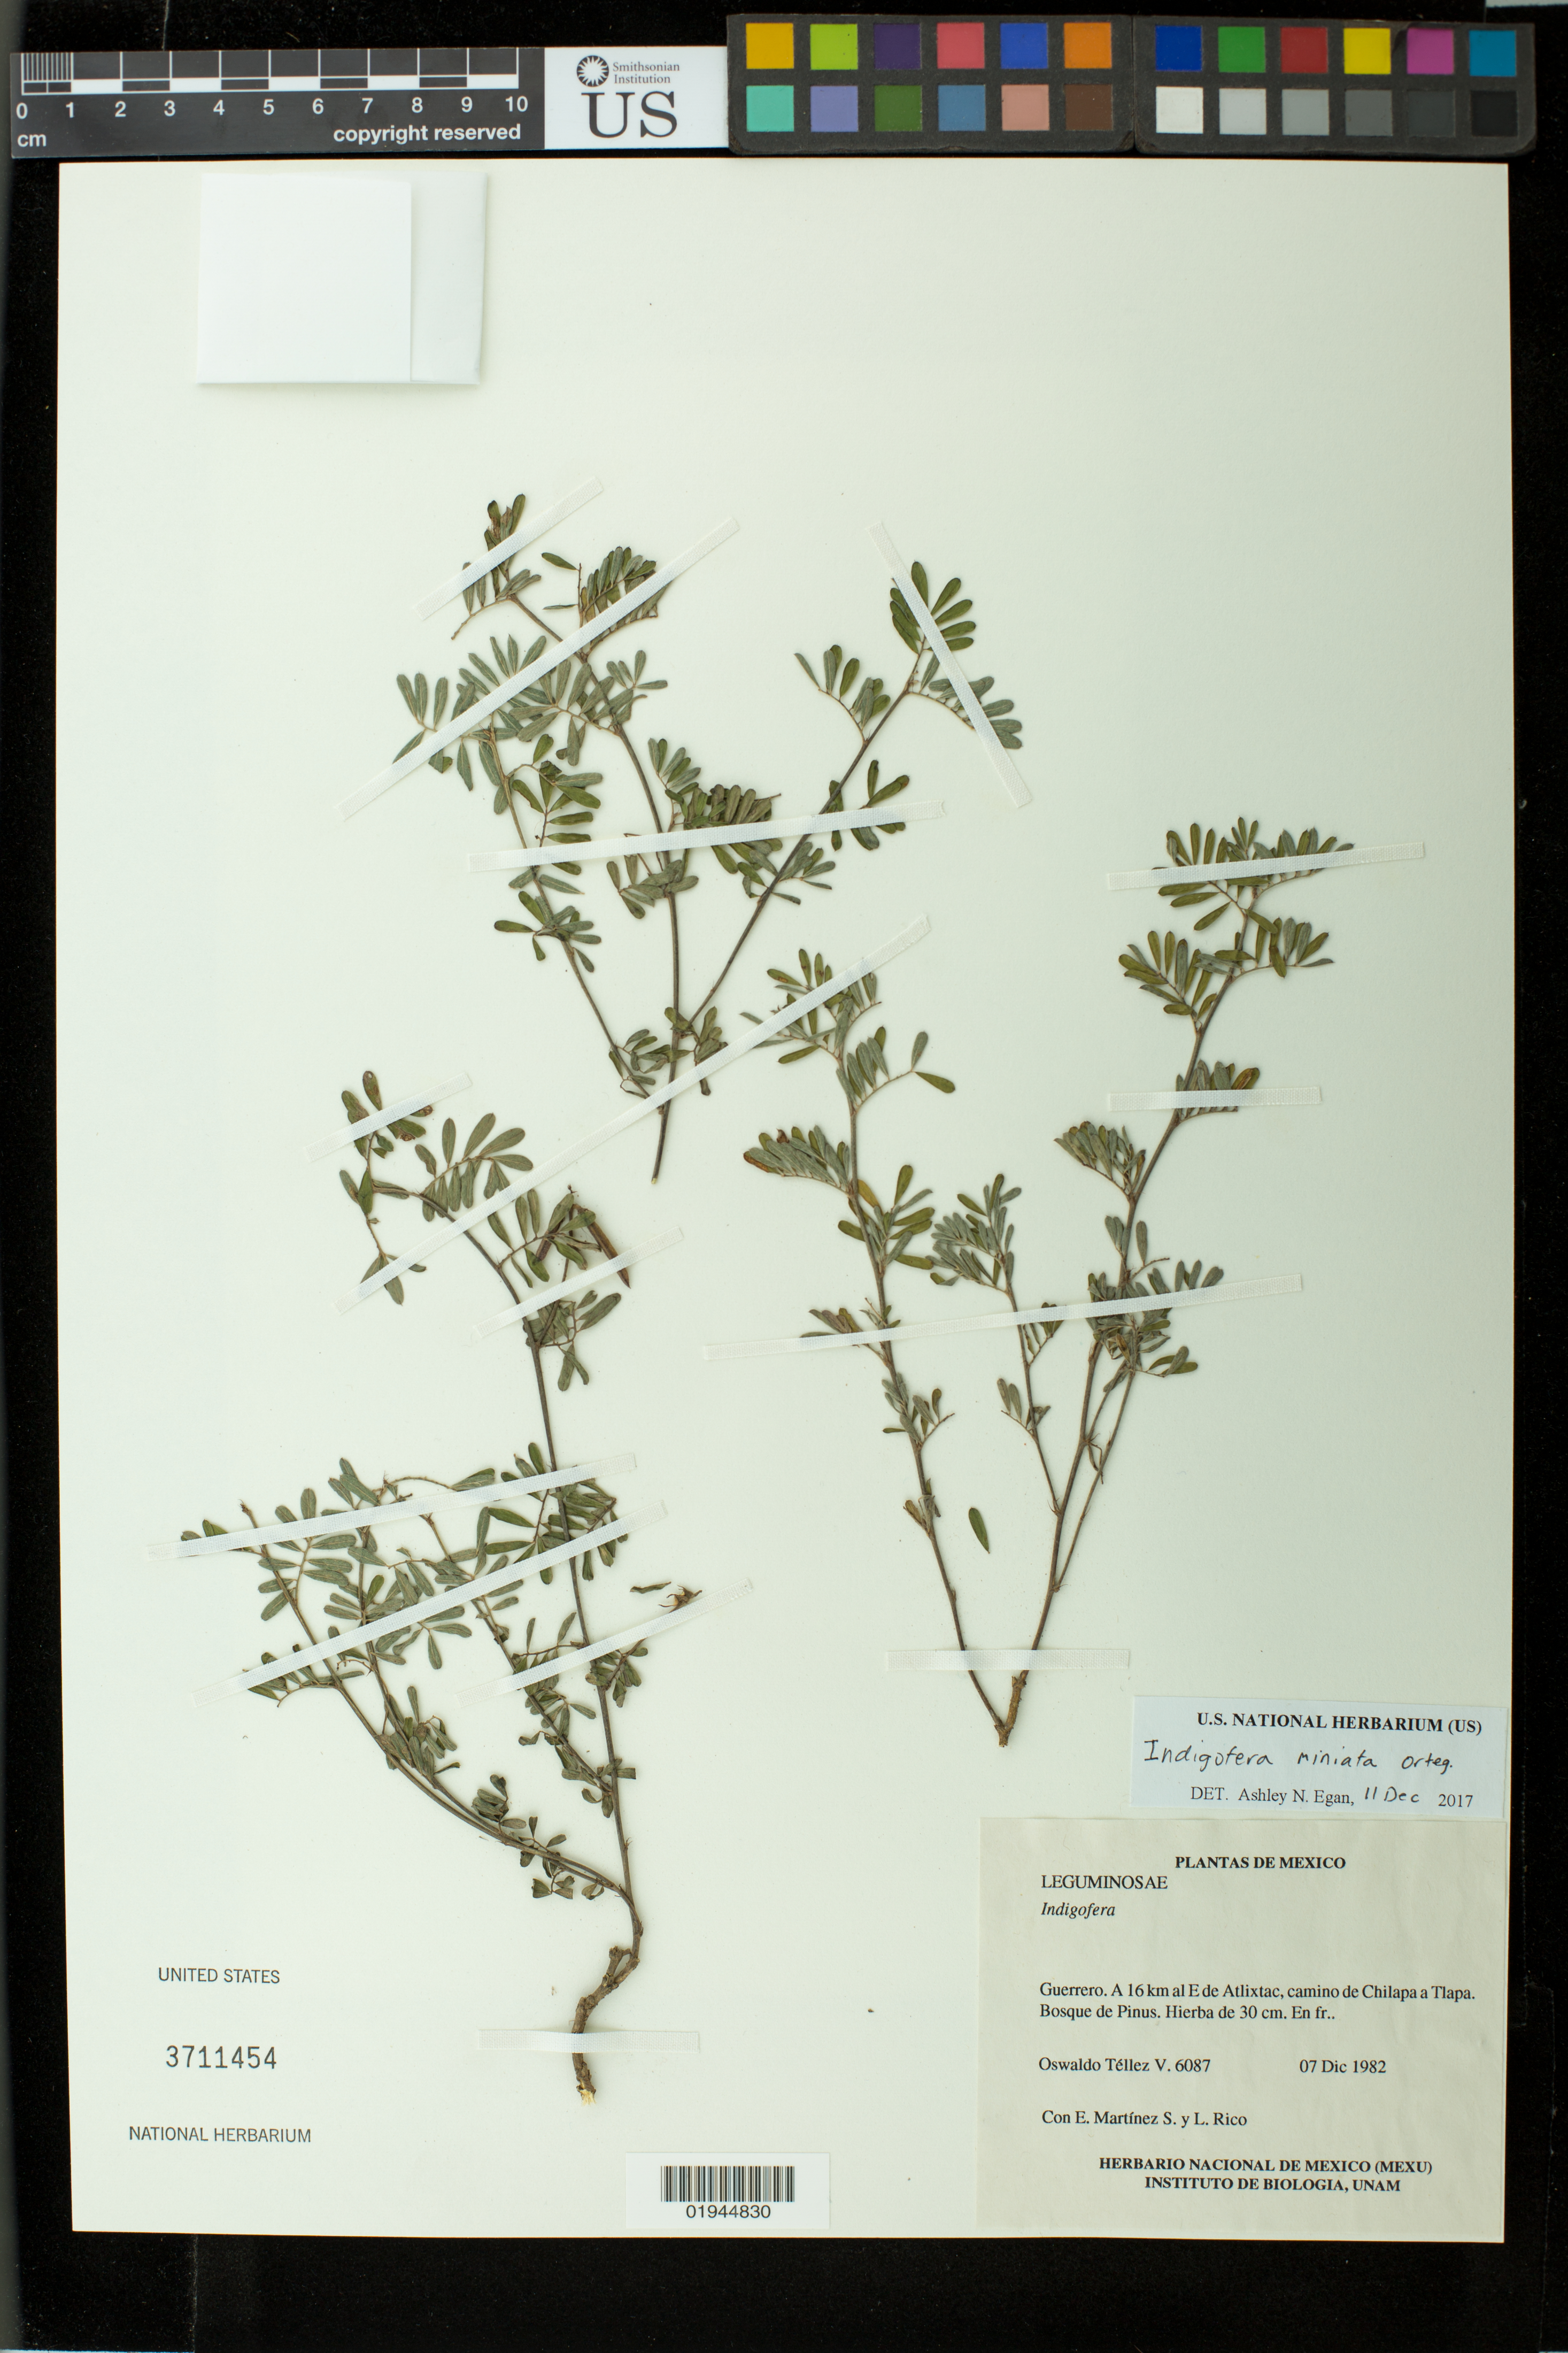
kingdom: Plantae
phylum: Tracheophyta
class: Magnoliopsida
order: Fabales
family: Fabaceae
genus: Indigofera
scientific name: Indigofera miniata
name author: Orteg.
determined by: Egan, Ashley N., (US), Smithsonian Institution - National Museum of Natural History (UNITED STATES)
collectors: O. Téllez V., E. M. Martínez S. & L. Rico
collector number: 6087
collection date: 1982-12-07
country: Mexico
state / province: Guerrero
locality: A 16 km al E de Atlixtac, camino de Chilapa a Tlapa. Bosque de Pinus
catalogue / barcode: US 3711454